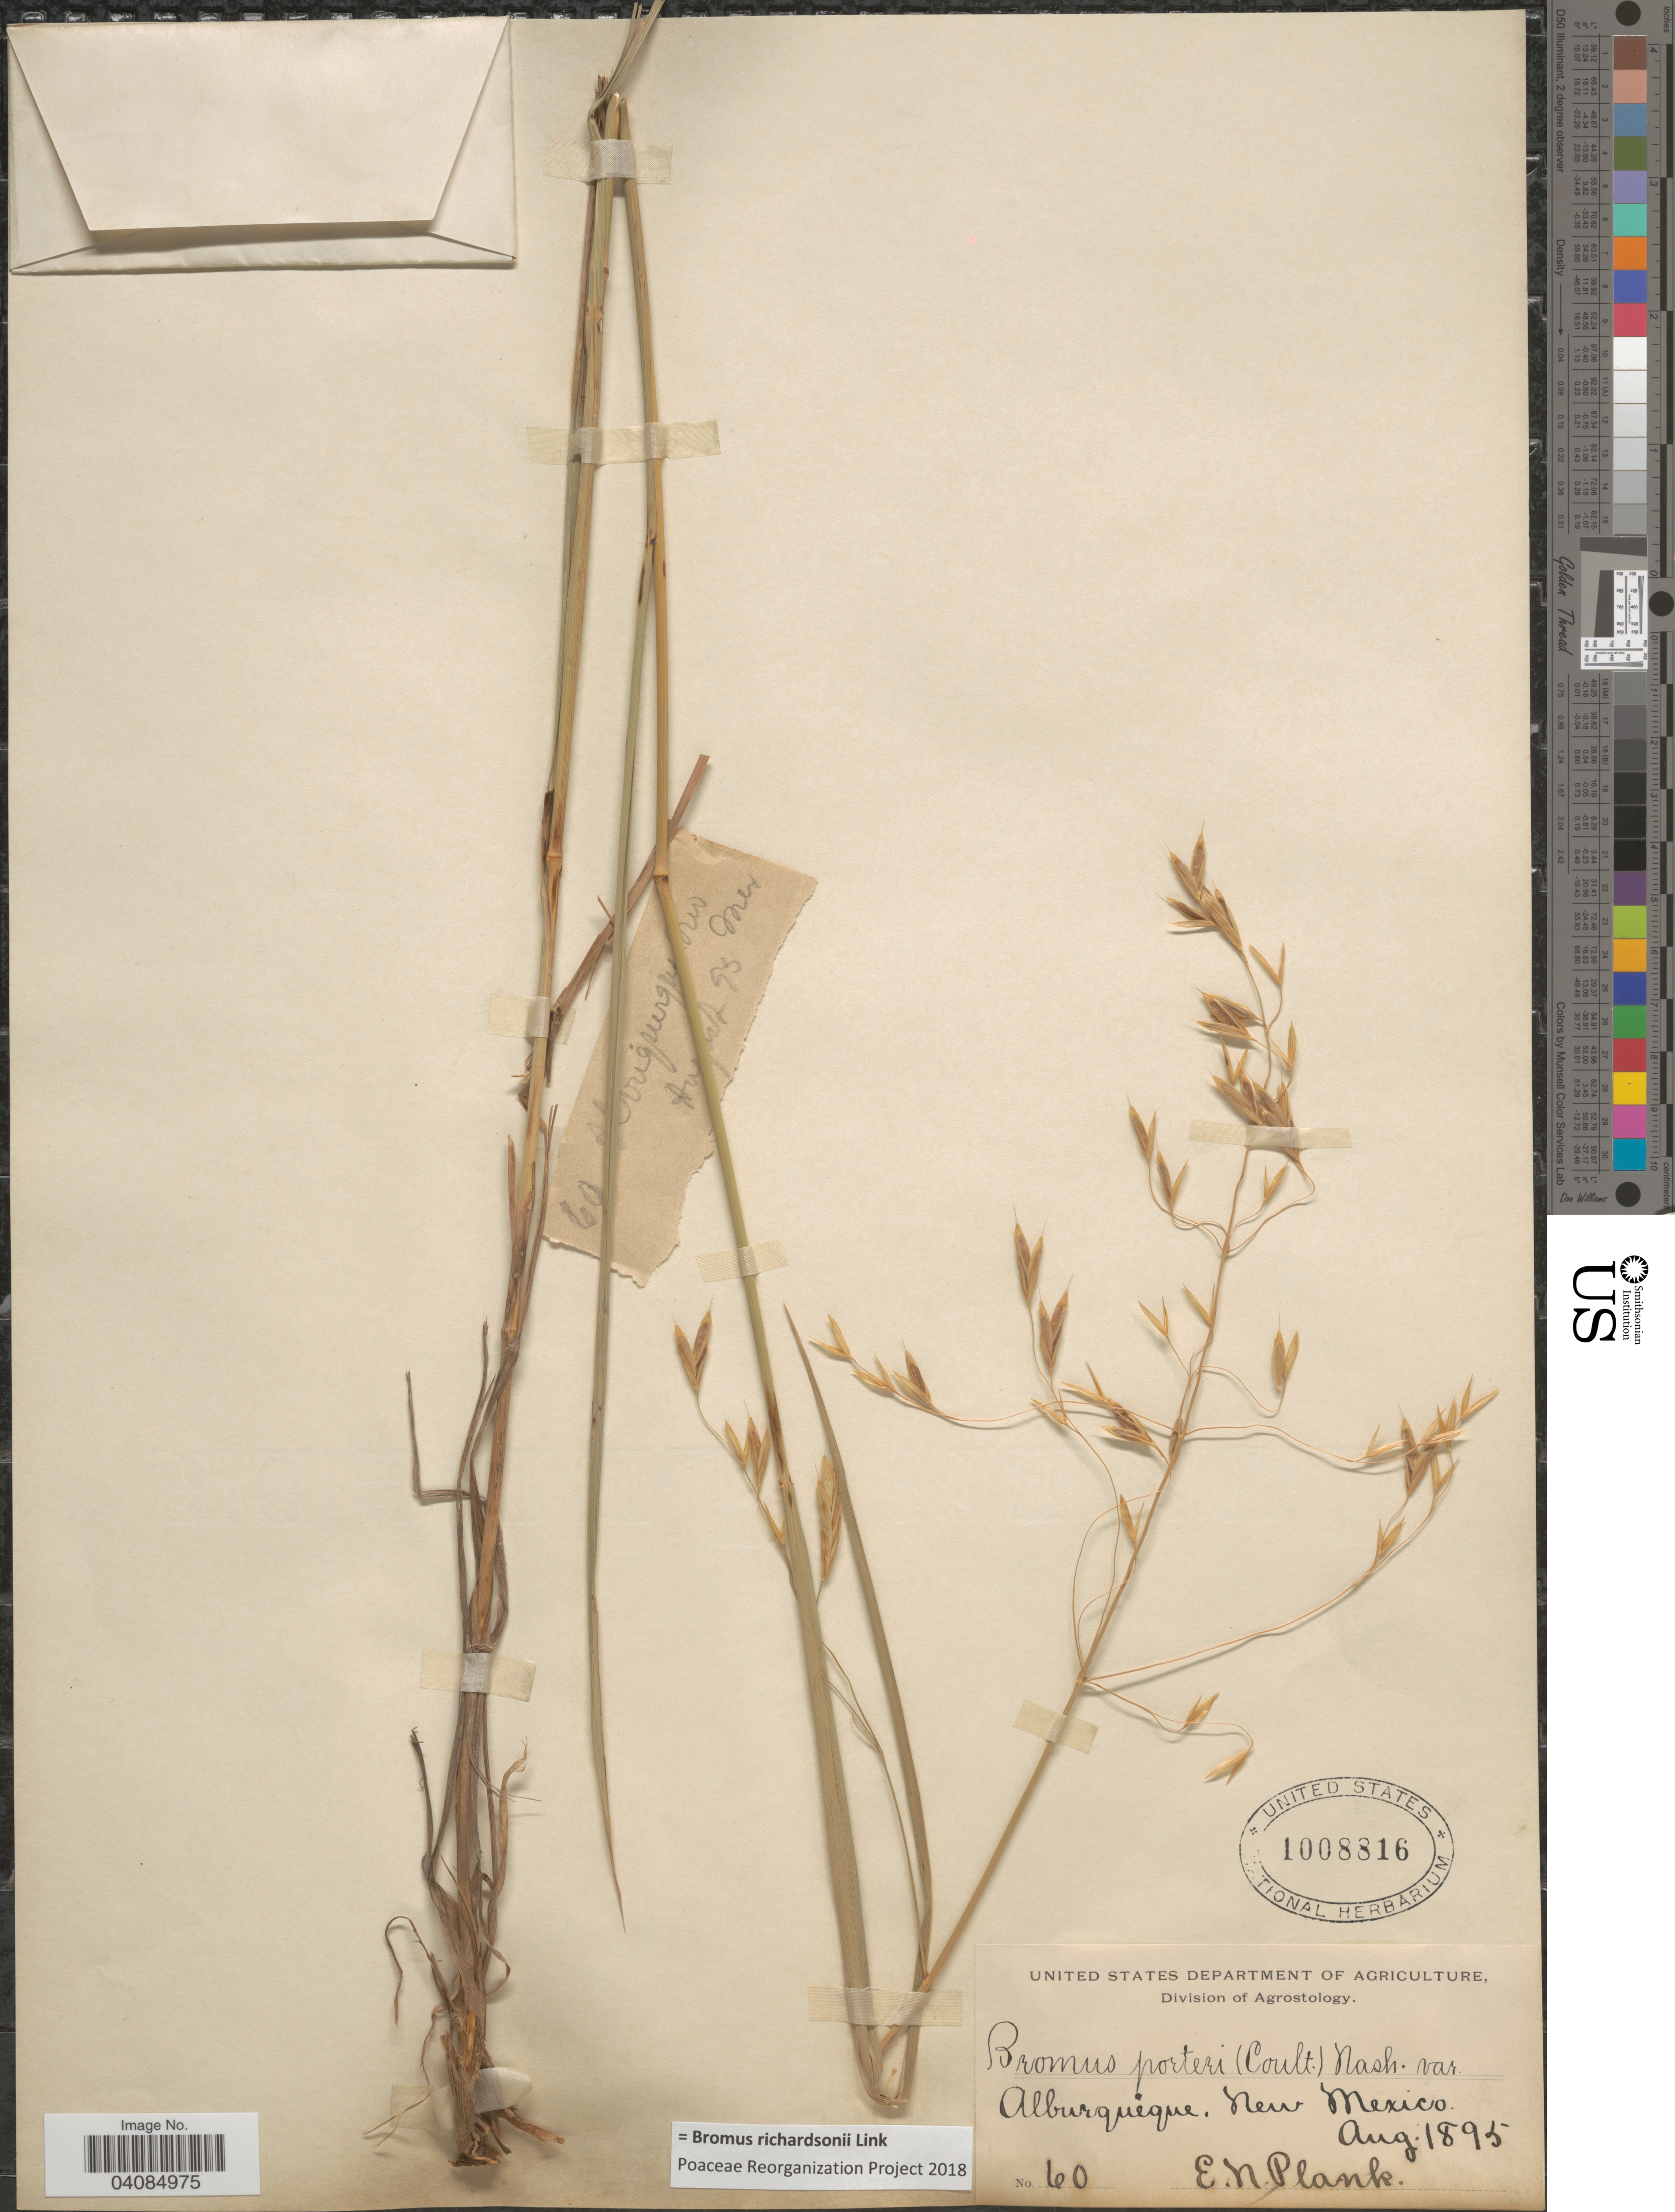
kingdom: Plantae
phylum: Tracheophyta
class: Liliopsida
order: Poales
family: Poaceae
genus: Bromus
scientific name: Bromus racemosus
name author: L.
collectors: E. Plank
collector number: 60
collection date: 1895-08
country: United States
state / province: New Mexico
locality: Alburquique.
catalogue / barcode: US 1008816